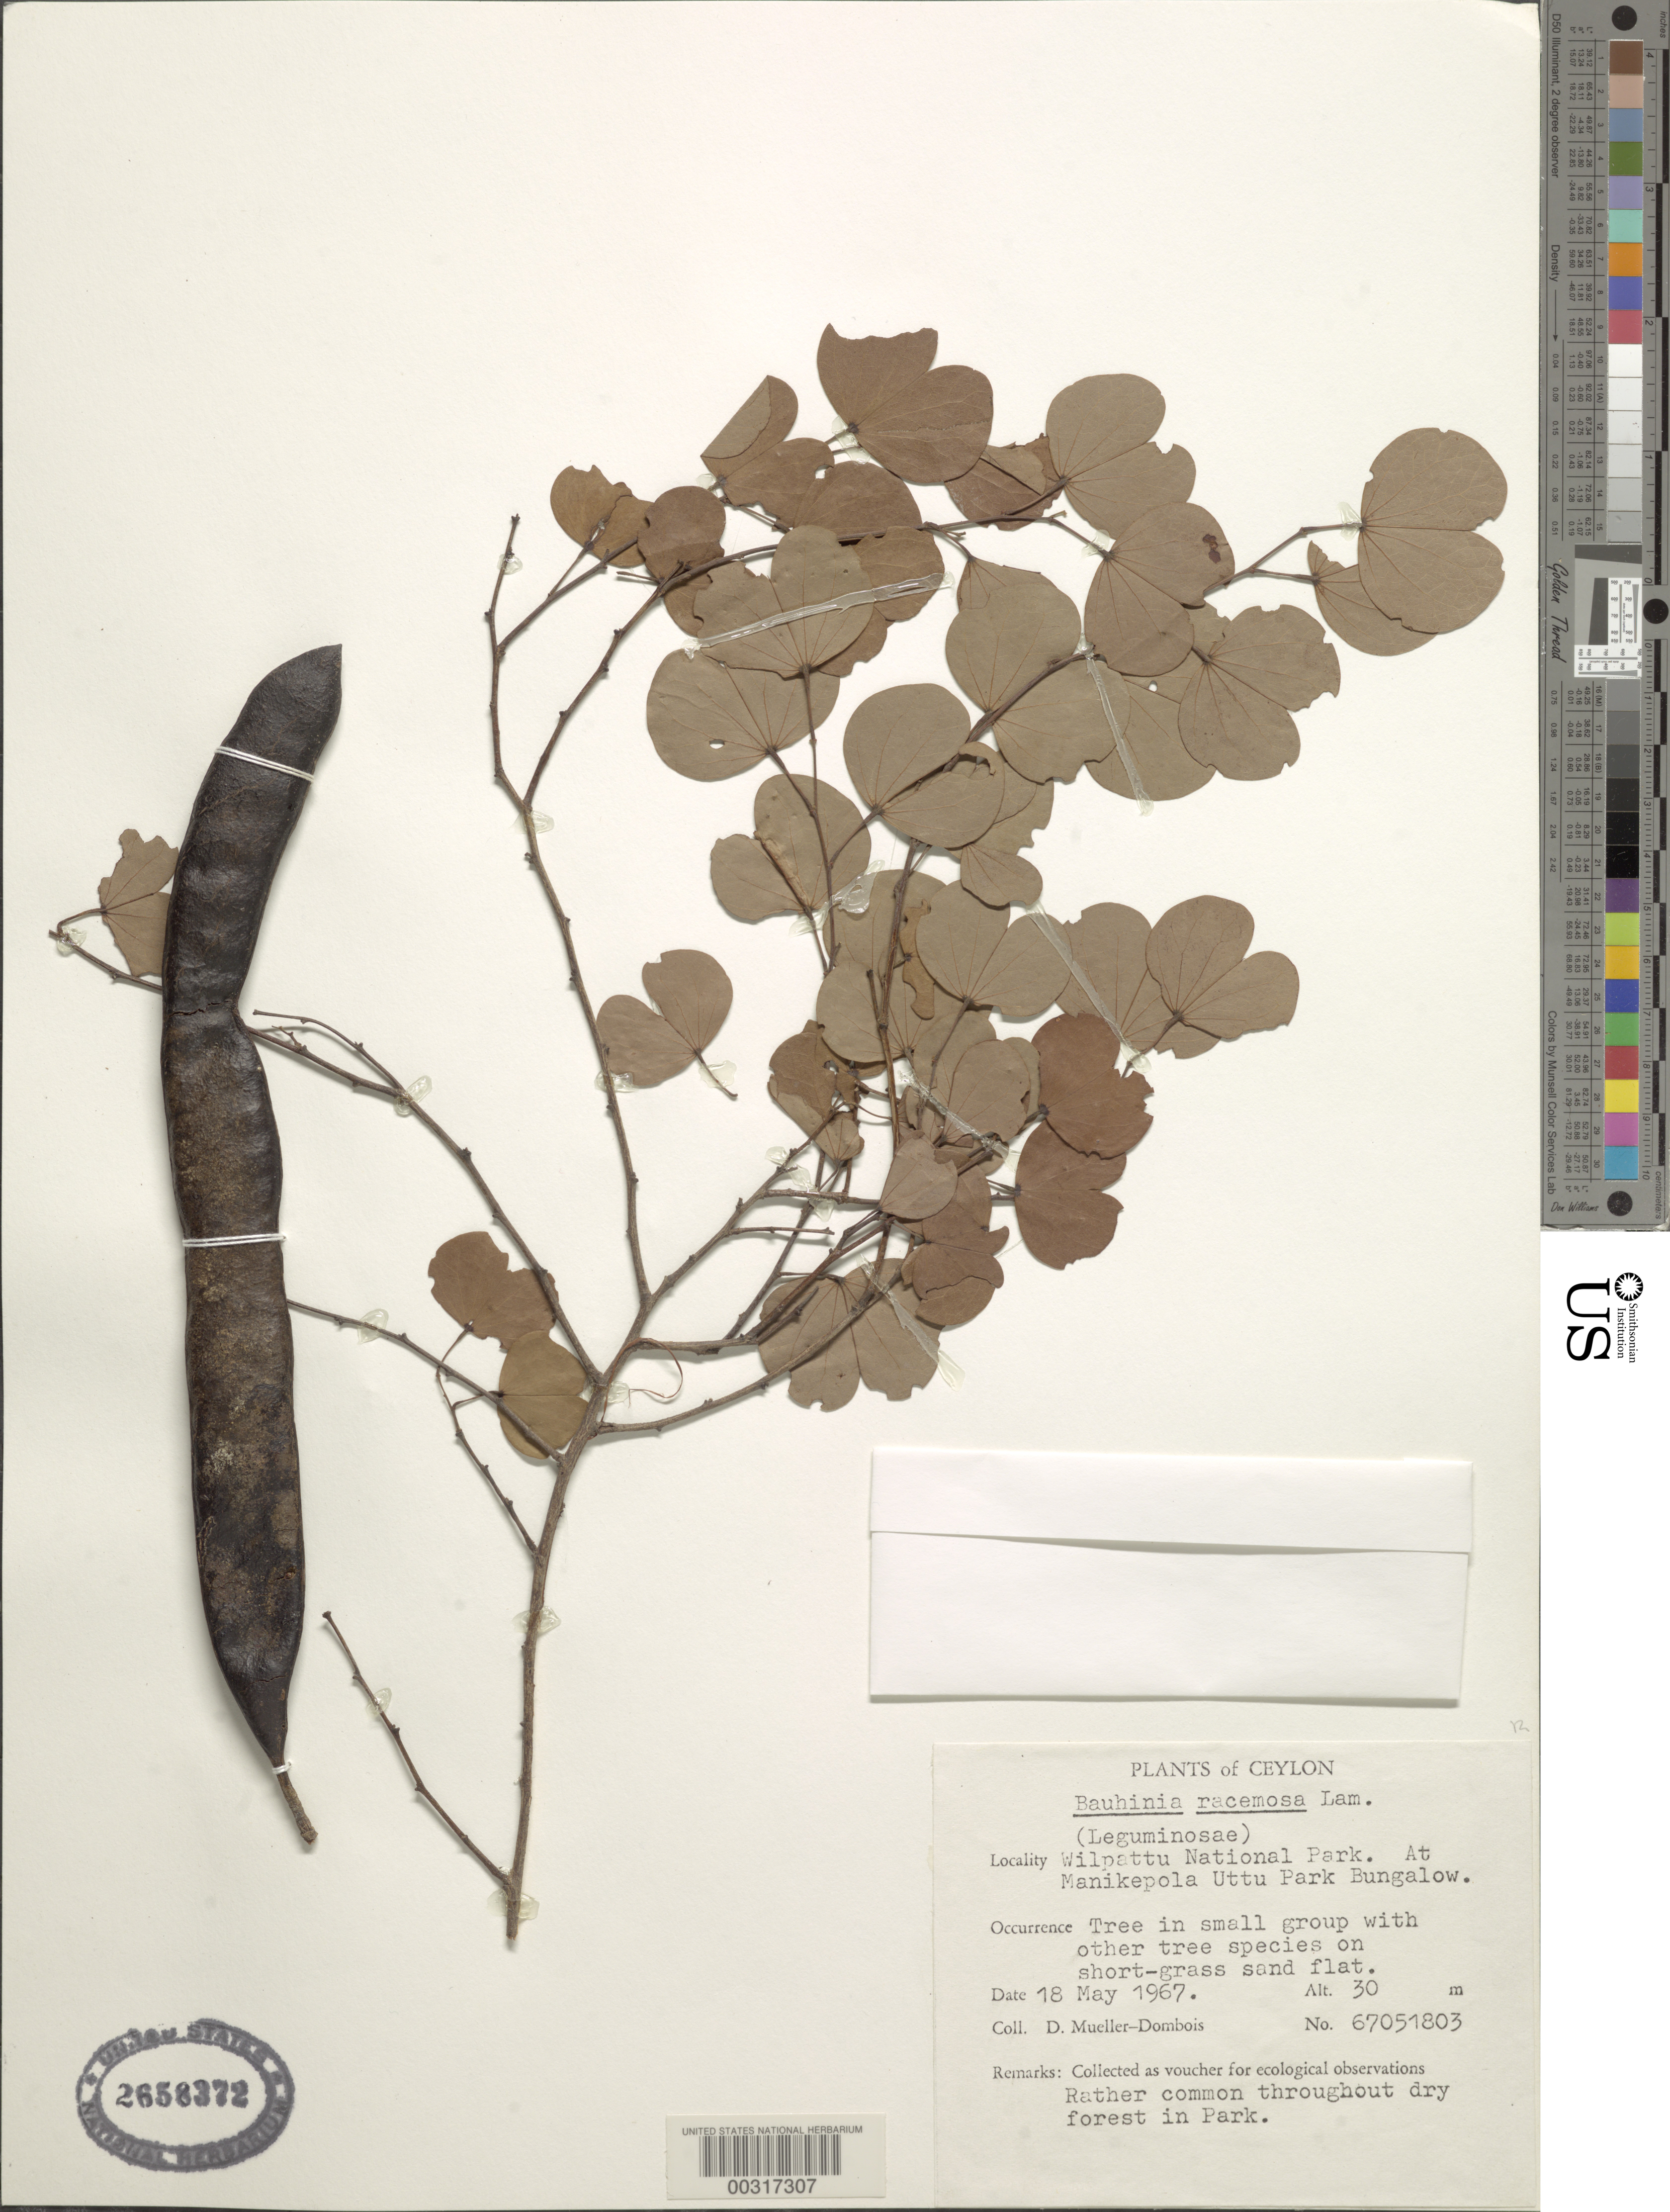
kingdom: Plantae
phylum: Tracheophyta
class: Magnoliopsida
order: Fabales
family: Fabaceae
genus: Bauhinia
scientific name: Bauhinia racemosa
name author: Lam.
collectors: D. Mueller-Dombois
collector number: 67051803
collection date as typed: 18 May 1967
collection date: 1967-05-18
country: Sri Lanka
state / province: North Western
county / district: Puttalam Dist.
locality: Wilpattu national park; at manikepola uttu park bungalow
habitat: Short grass sand flat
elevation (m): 30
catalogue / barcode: US 2658372